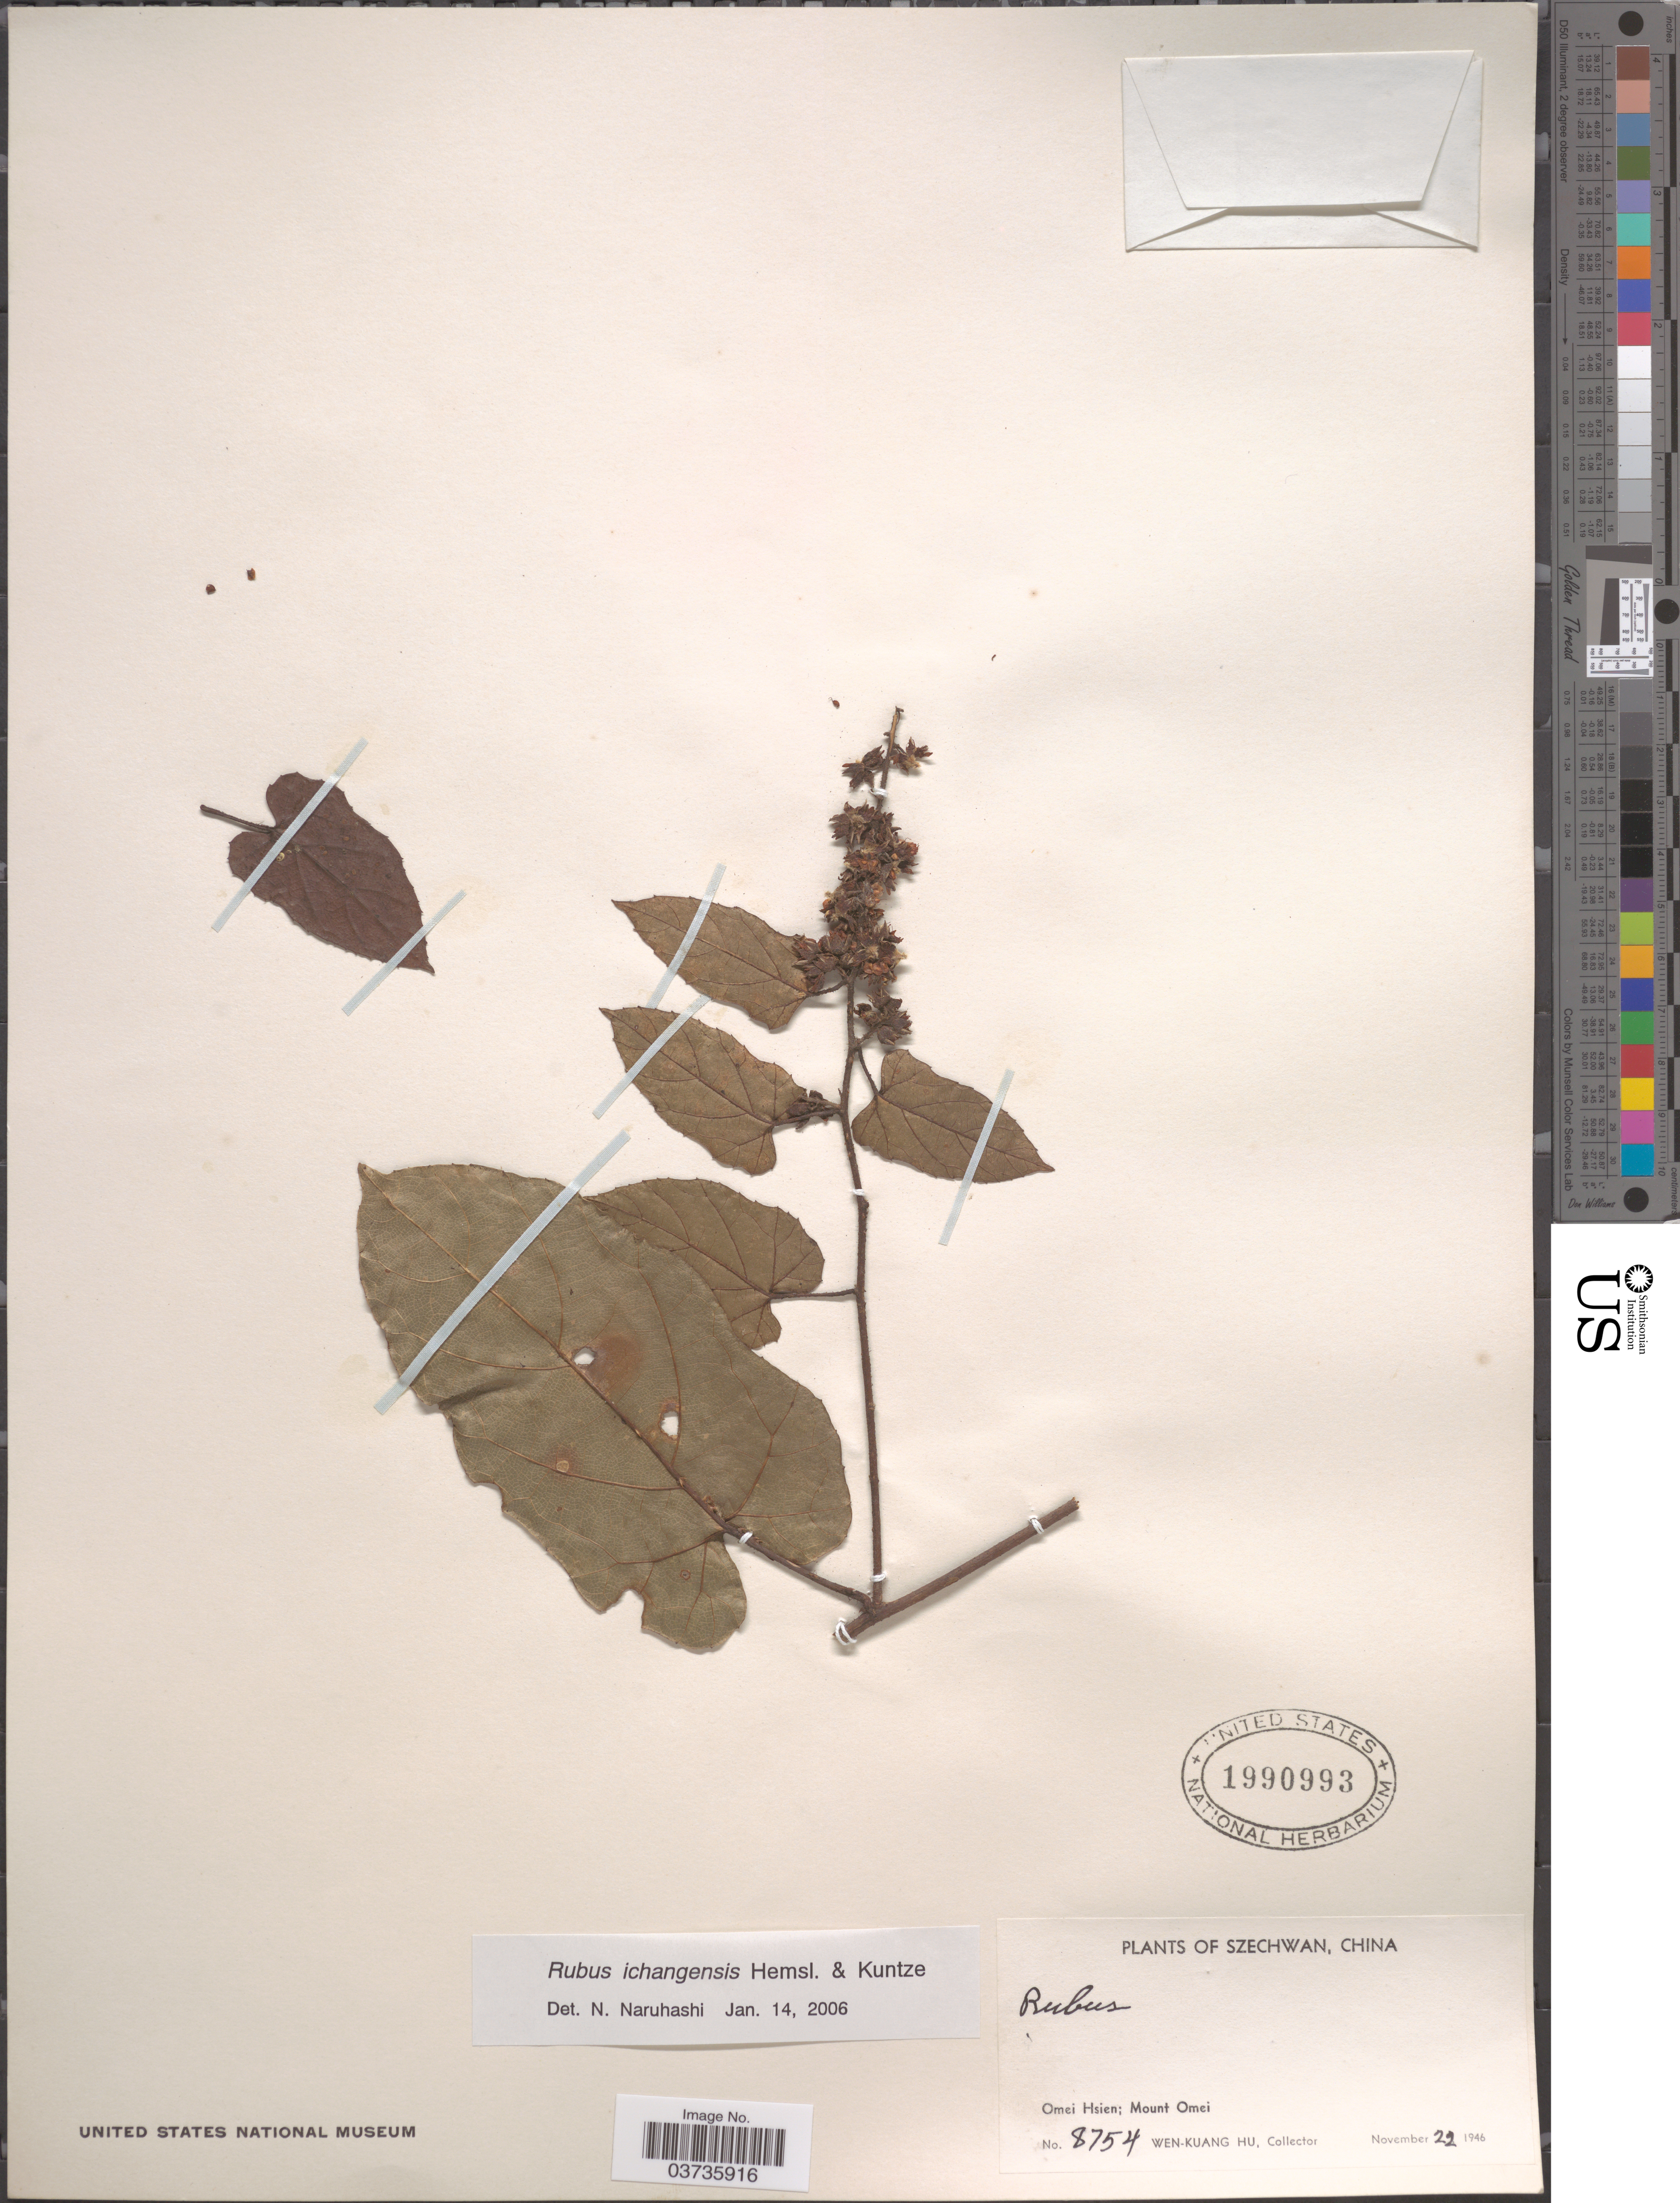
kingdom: Plantae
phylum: Tracheophyta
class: Magnoliopsida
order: Rosales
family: Rosaceae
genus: Rubus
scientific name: Rubus ichangensis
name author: Hemsl. & Kuntze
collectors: W. K. Hu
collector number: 8754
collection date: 1946-11-22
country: China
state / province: Sichuan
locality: Szechwan. Omei Hsien; Mount Omei.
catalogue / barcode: US 1990993